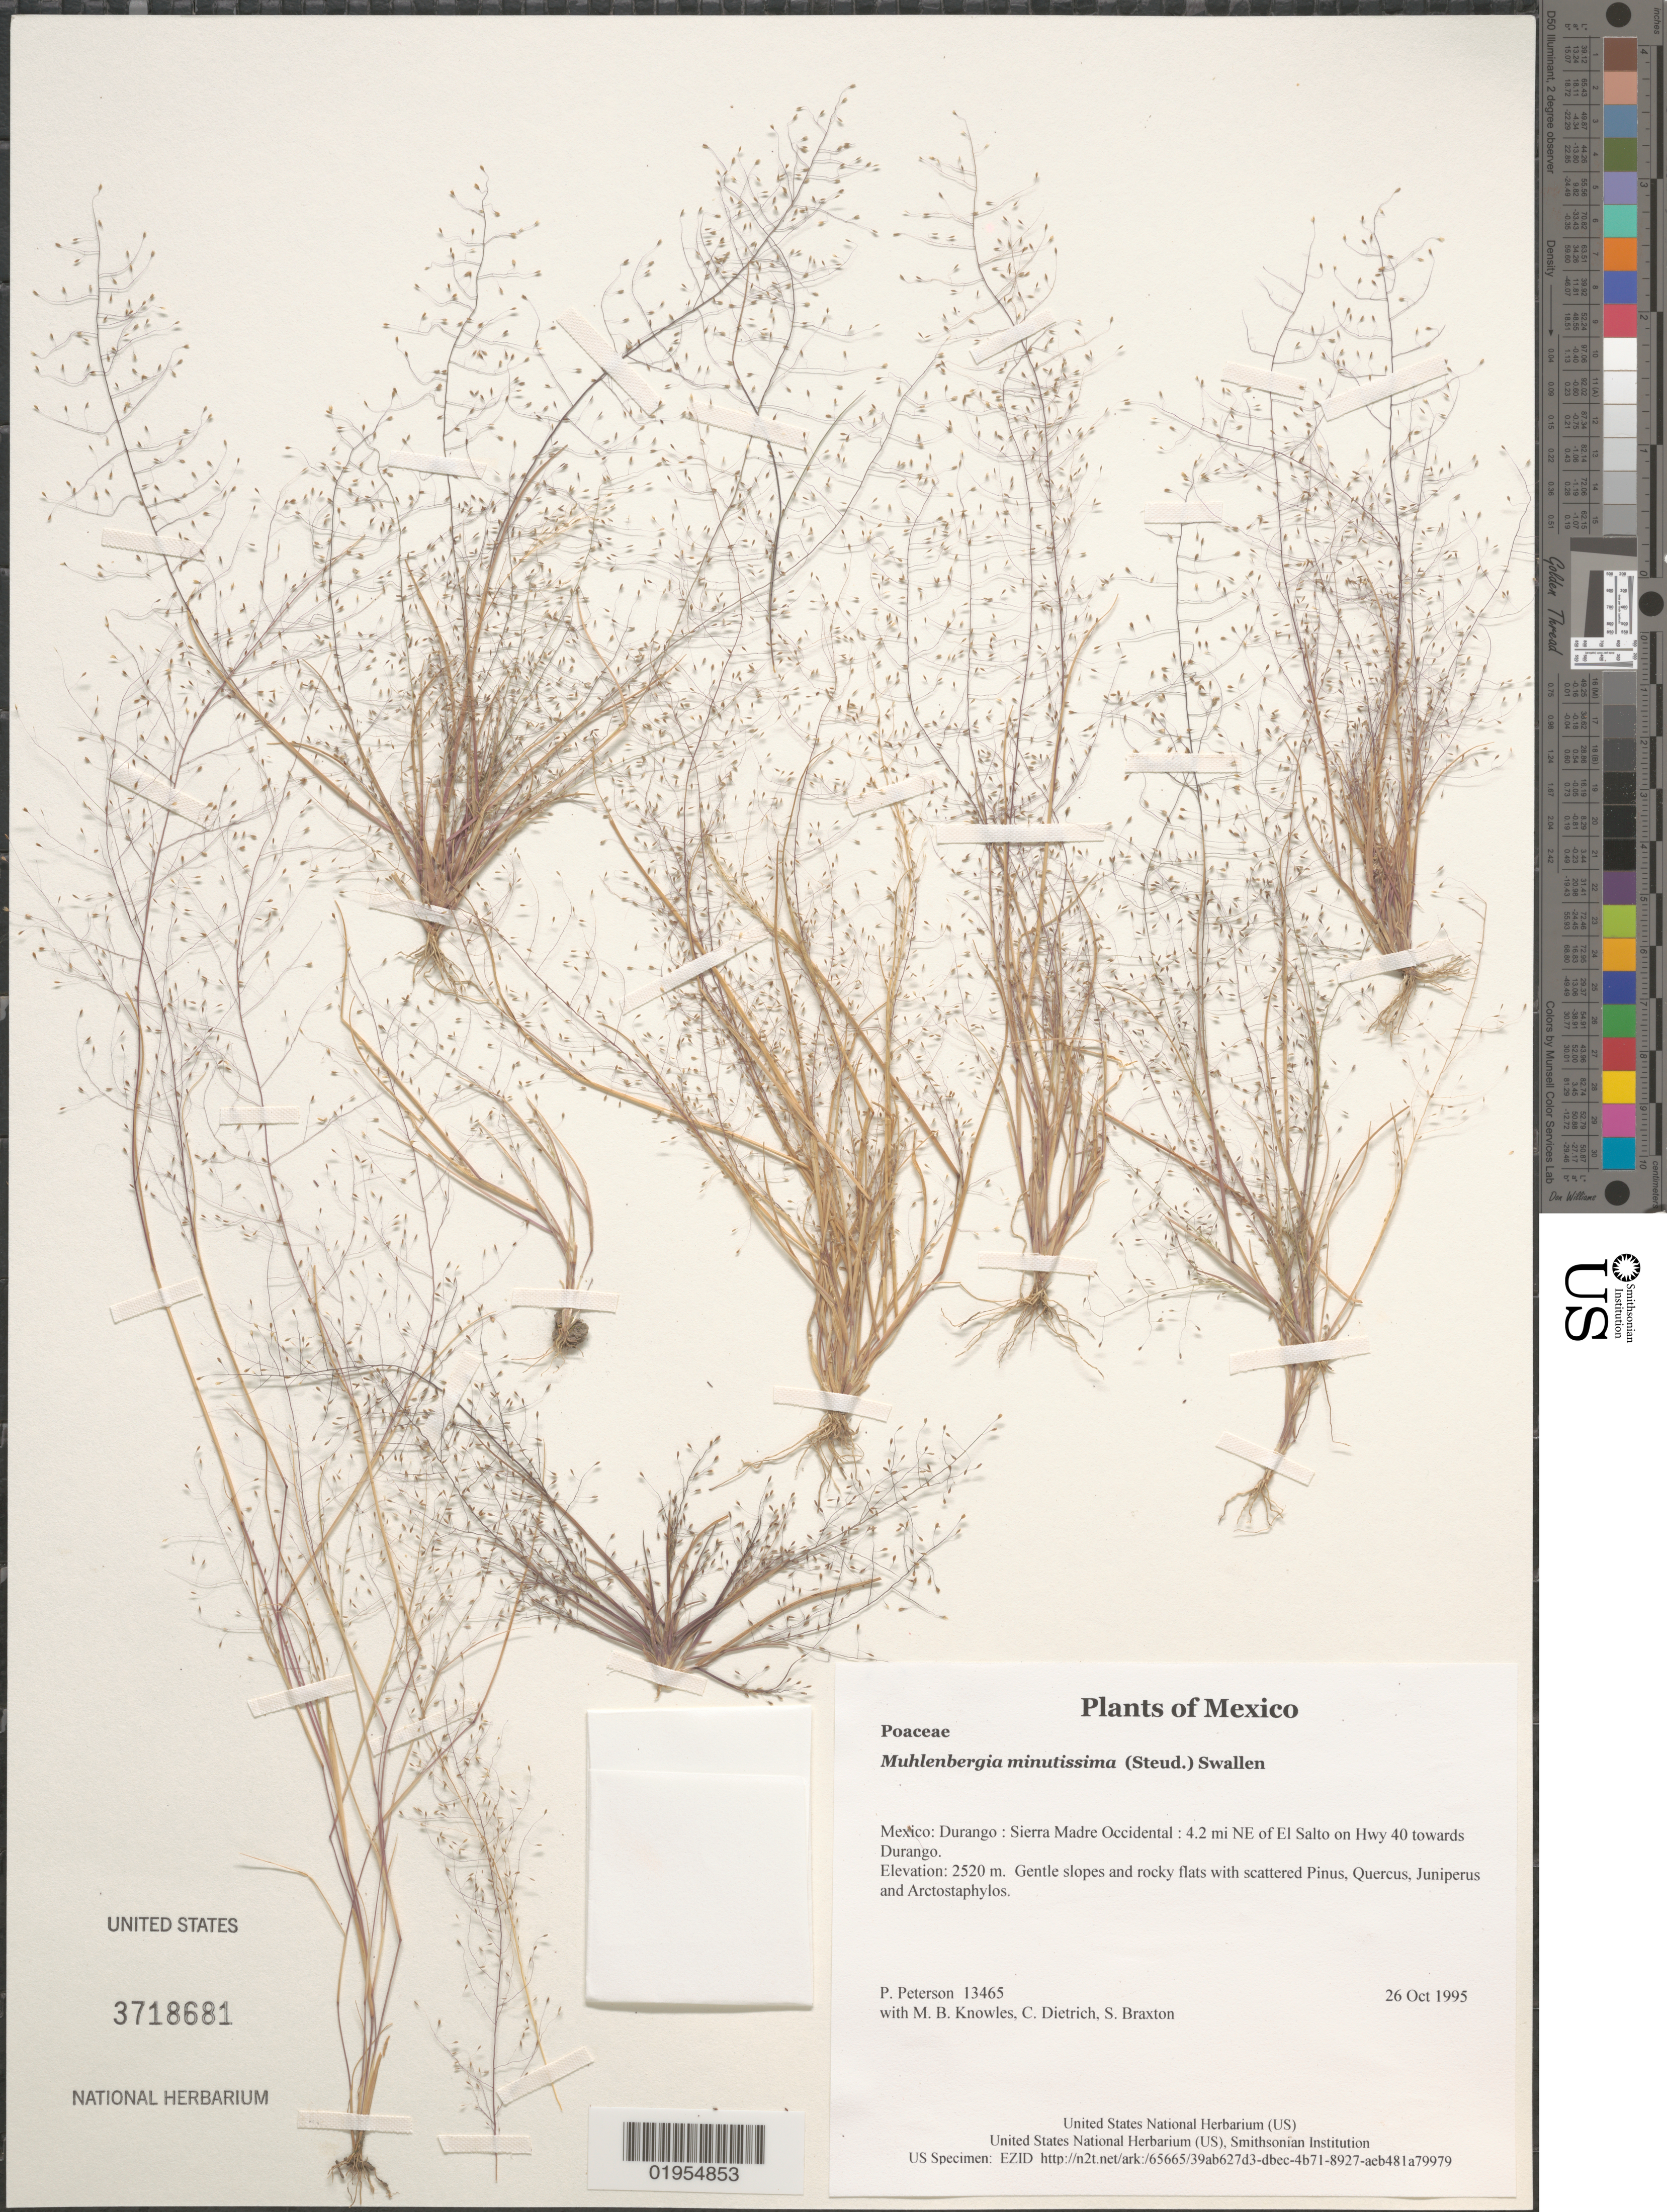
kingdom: Plantae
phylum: Tracheophyta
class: Liliopsida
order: Poales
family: Poaceae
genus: Muhlenbergia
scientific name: Muhlenbergia minutissima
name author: (Steud.) Swallen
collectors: P. M. Peterson, M. B. Knowles, C. Dietrich & S. Braxton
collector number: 13465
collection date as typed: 26 Oct 1995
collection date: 1995-10-26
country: Mexico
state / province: Durango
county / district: Sierra Madre Occidental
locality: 4.2 mi NE of El Salto on Hwy 40 towards Durango.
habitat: Gentle slopes and rocky flats with scattered Pinus, Quercus, Juniperus and Arctostaphylos.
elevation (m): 2520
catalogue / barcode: US 3718687